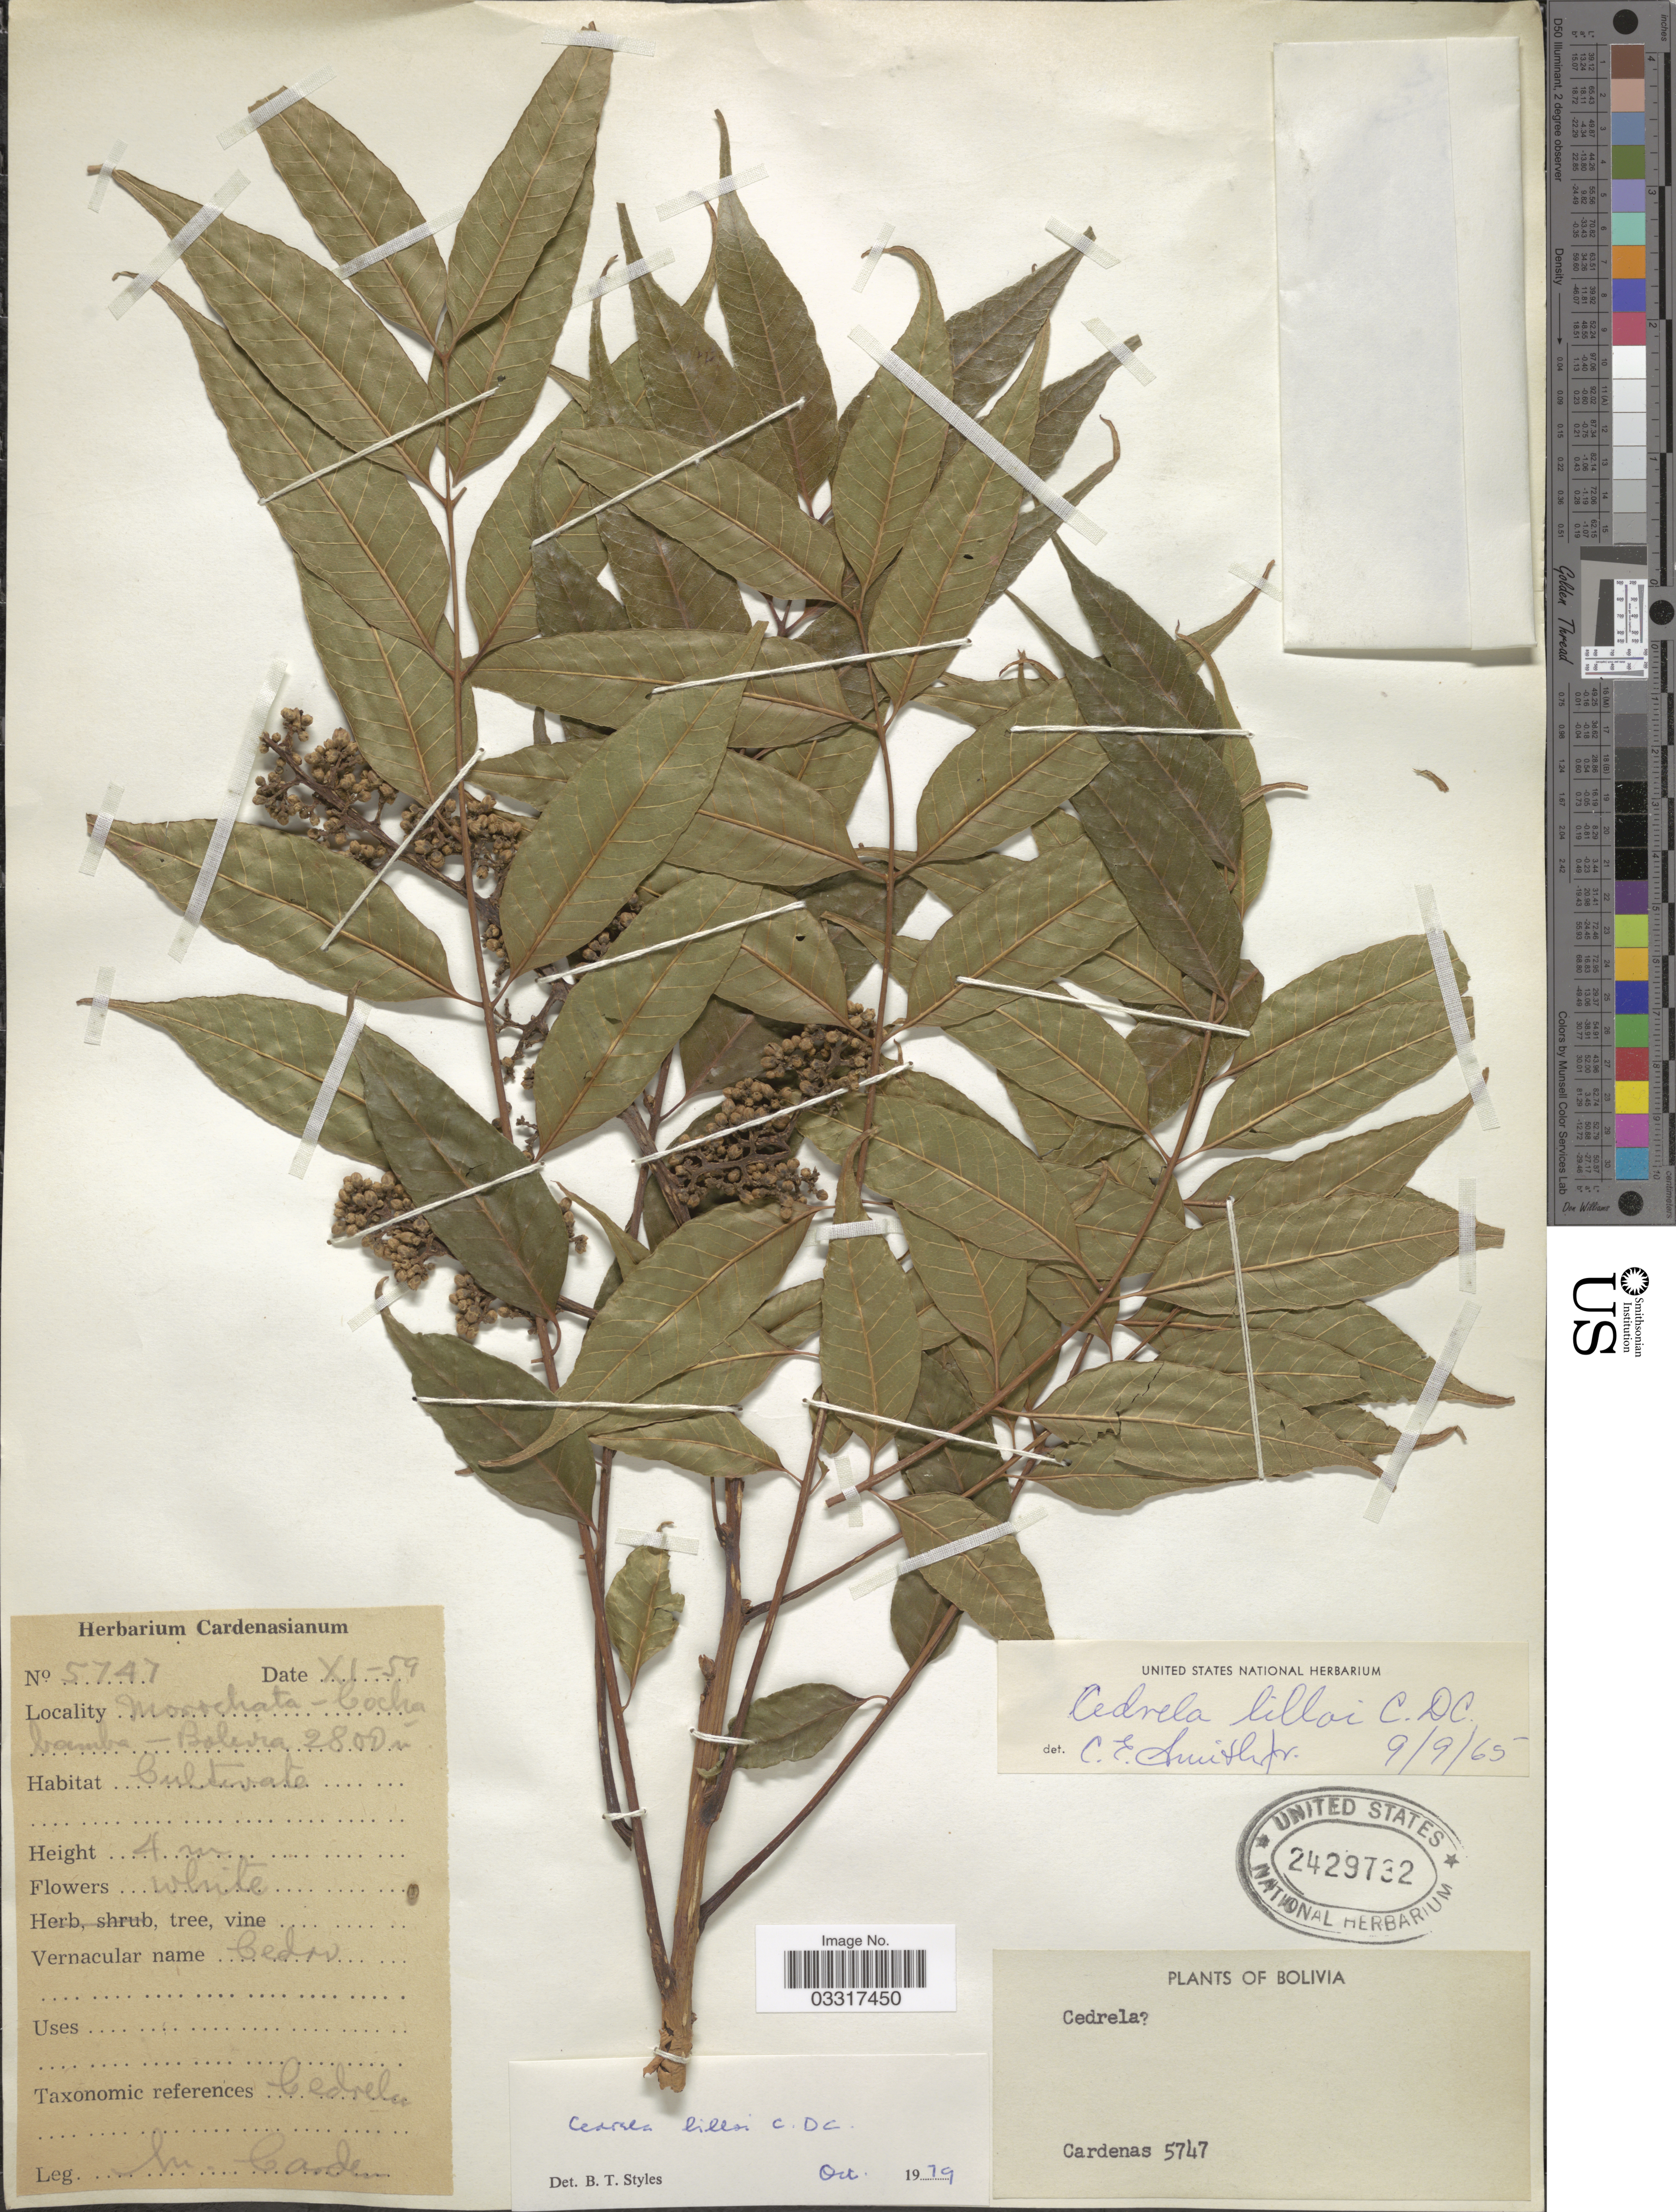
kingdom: Plantae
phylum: Tracheophyta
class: Magnoliopsida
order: Sapindales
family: Meliaceae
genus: Cedrela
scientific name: Cedrela lilloi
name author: C. DC.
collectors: M. Cárdenas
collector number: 5747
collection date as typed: Transcribed d/m/y: /11/59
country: Bolivia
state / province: Cochabamba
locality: Morochata.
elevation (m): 2800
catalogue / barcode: US 2429732